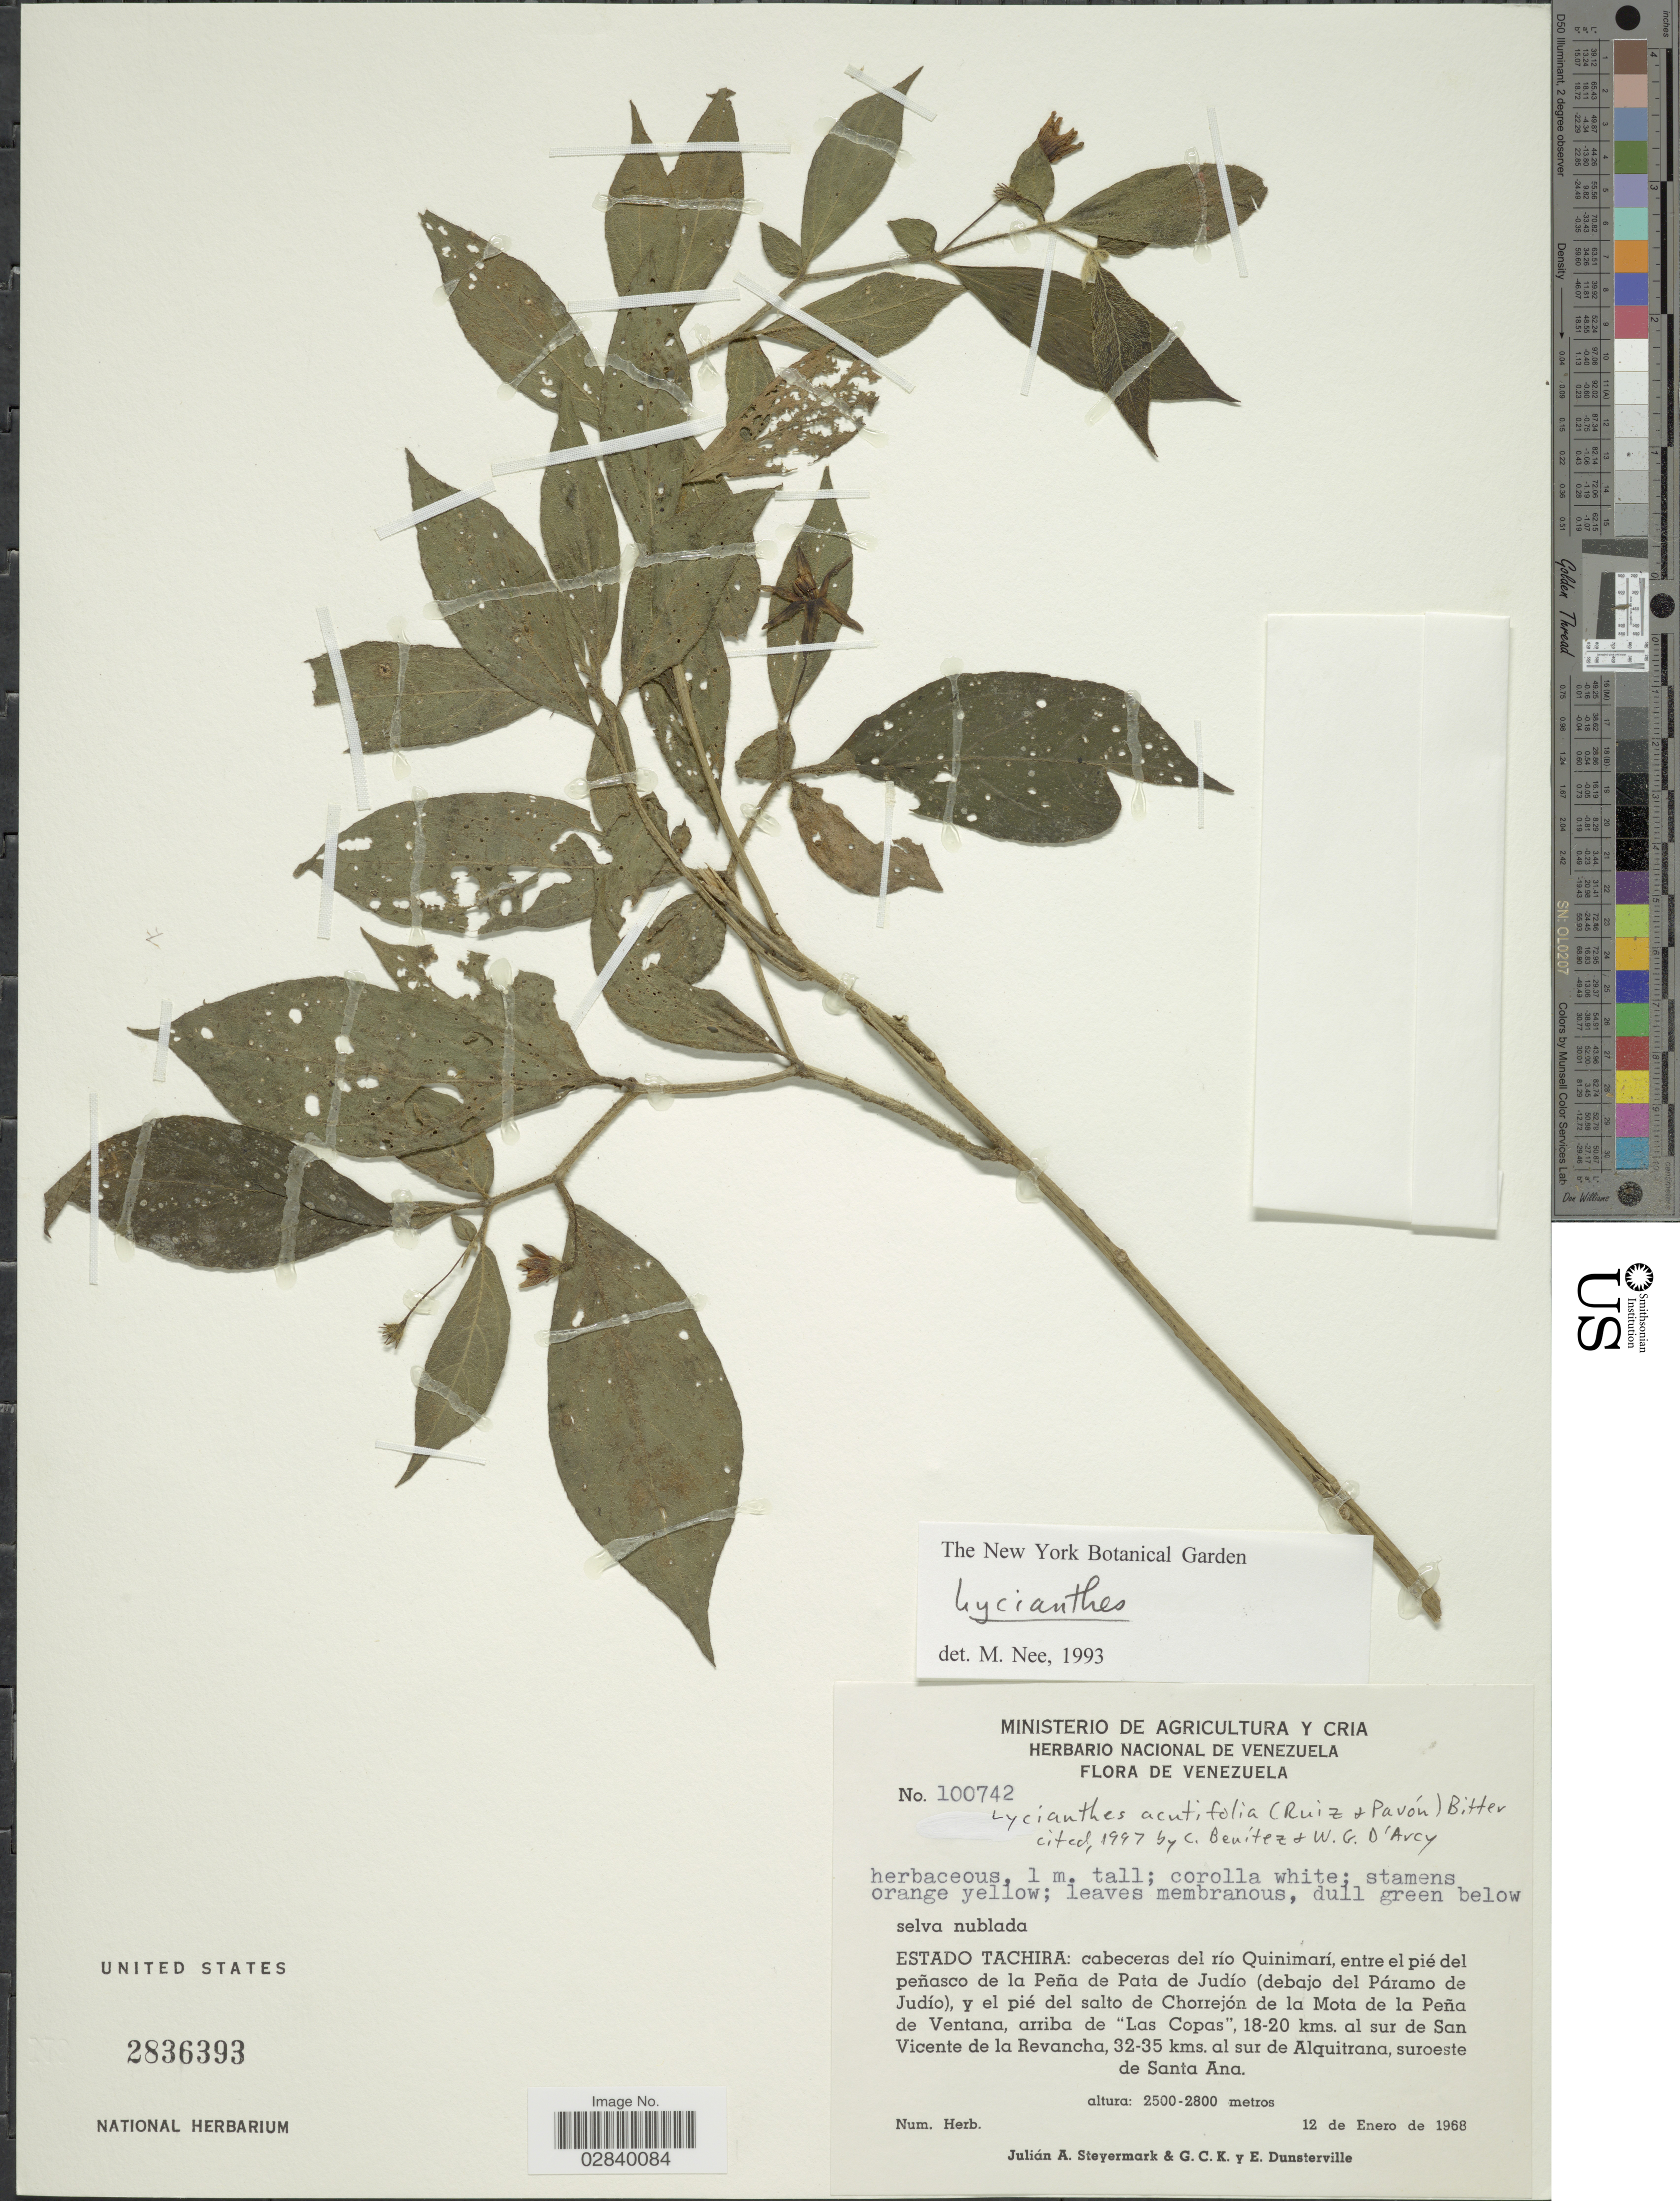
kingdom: Plantae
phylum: Tracheophyta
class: Magnoliopsida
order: Solanales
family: Solanaceae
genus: Lycianthes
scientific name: Lycianthes acutifolia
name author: (Ruiz & Pav.) Bitter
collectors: J. Steyermark, G. C. K. Dunsterville & E. Dunsterville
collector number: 100742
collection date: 1968-01-12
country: Venezuela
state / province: Tachira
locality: Cabeceras del río Quinimarí, entre el pié del peñasco de la Peña de Pata de Judío (debajo del Páramo de Judío), y el pié del salto de Chorrejón de la Mota de la Peña de Ventana, arriba de "Las Copas", 18-20 kms. al sur de San Vicente de la Revancha, 32-35 kms. al sur de Alquitrana, suroeste de Santa Ana.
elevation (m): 2500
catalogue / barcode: US 2836393